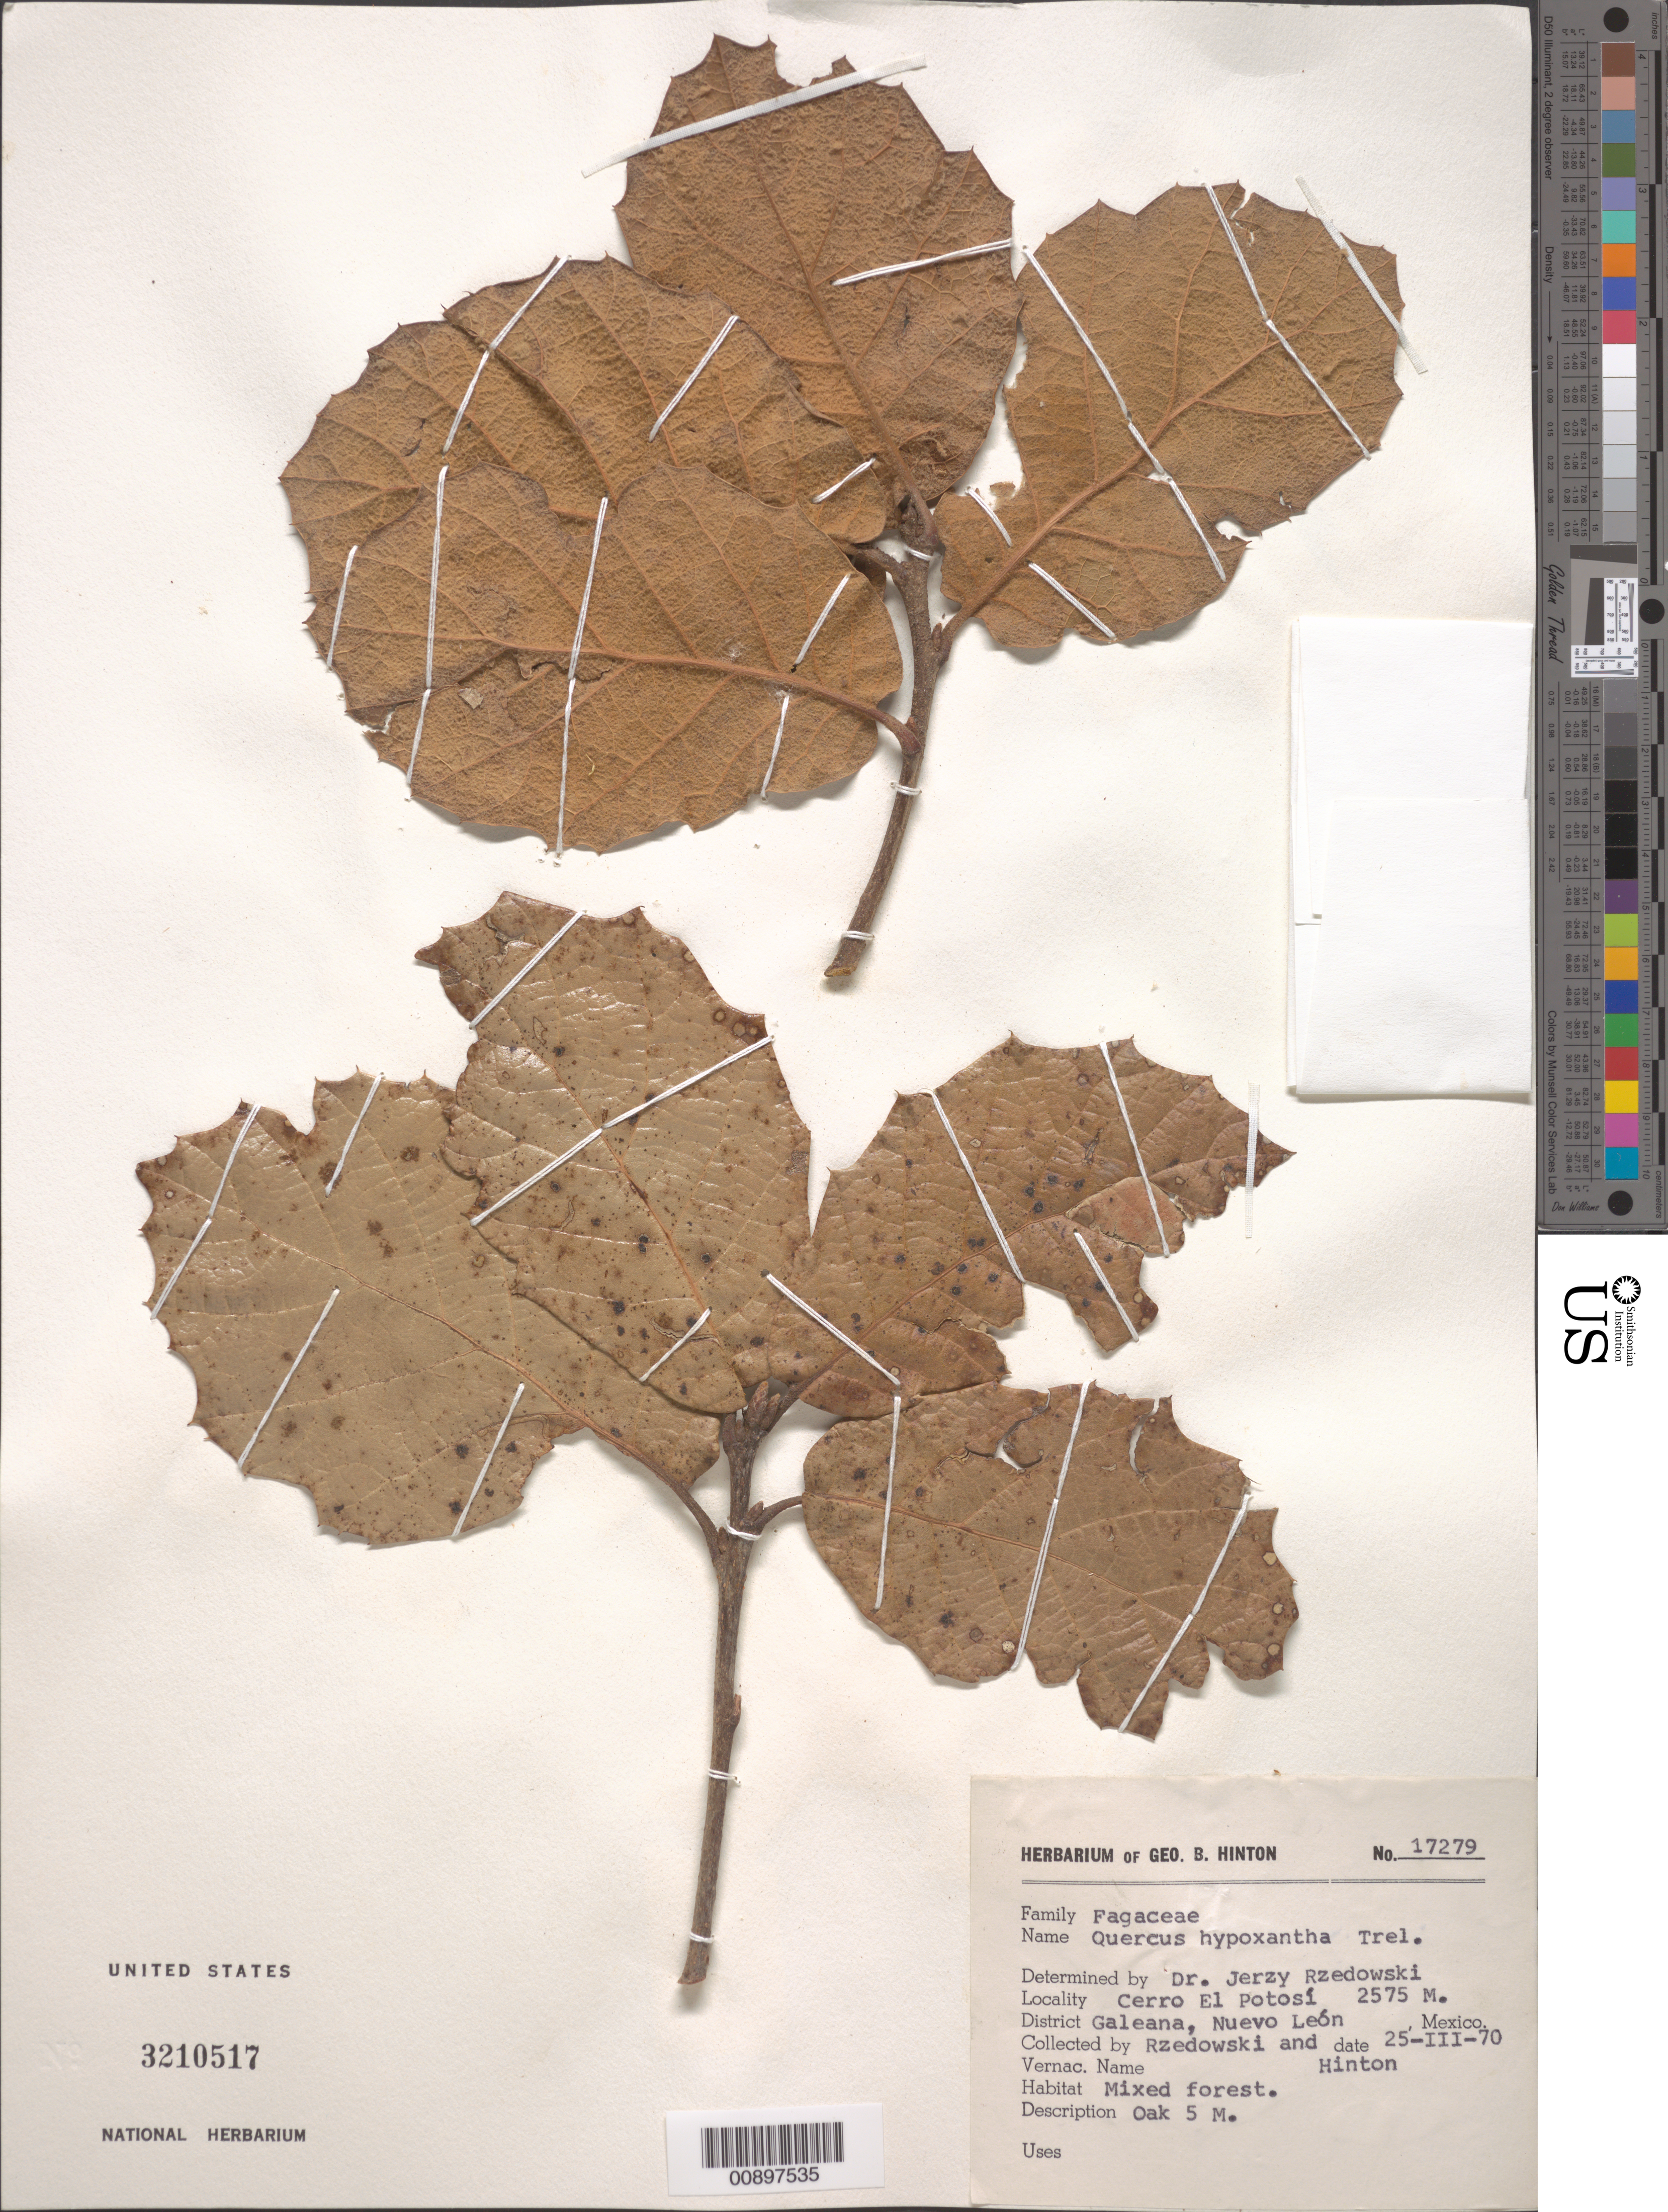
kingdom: Plantae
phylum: Tracheophyta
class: Magnoliopsida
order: Fagales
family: Fagaceae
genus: Quercus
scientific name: Quercus hypoxantha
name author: Trel.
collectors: J. Rzedowski & -- Hinton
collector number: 17279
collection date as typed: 25 Mar 1970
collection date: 1970-03-25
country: Mexico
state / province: Nuevo León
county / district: Galeana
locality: Cerro El Potosí, District Galeana, Nuevo León.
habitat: Mixed forest.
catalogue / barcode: US 3210517